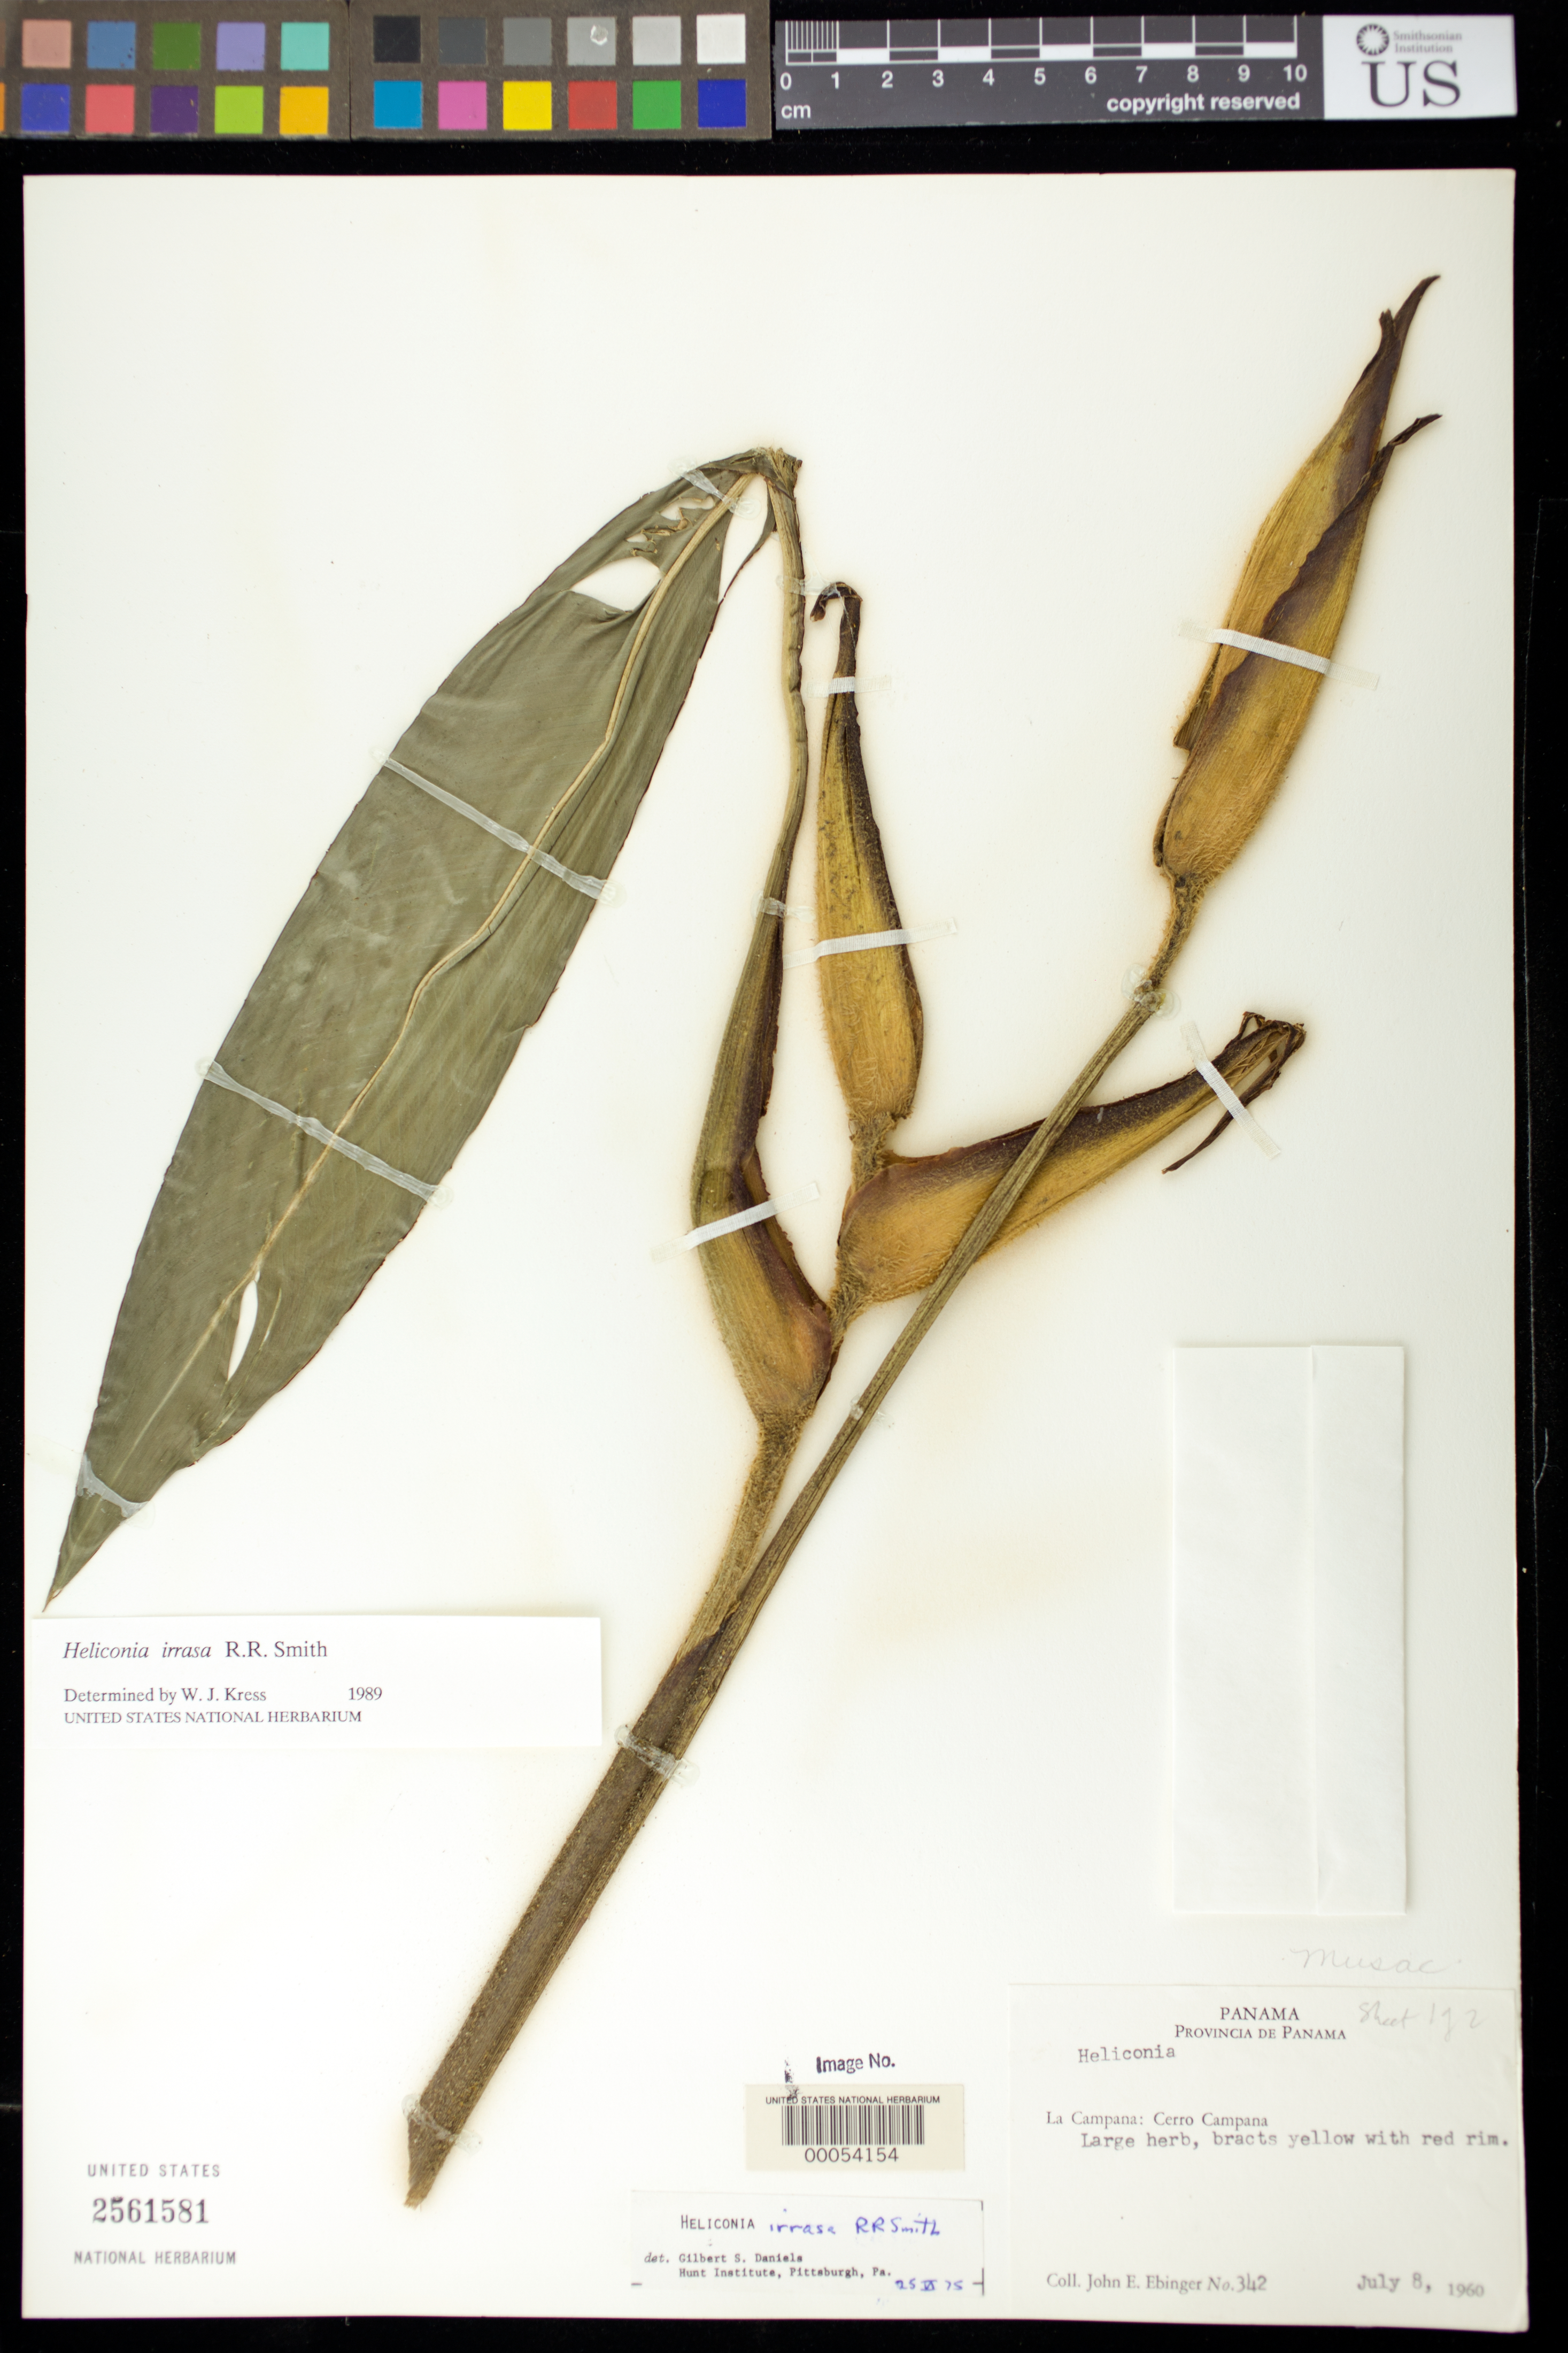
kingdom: Plantae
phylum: Tracheophyta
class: Liliopsida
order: Zingiberales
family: Heliconiaceae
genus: Heliconia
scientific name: Heliconia irrasa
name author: Lane ex R.R. Sm.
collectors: J. Ebinger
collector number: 342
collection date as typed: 08 Jul 1960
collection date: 1960-07-08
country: Panama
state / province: Panamá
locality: La Campana: Cerro Campana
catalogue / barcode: US 2561581